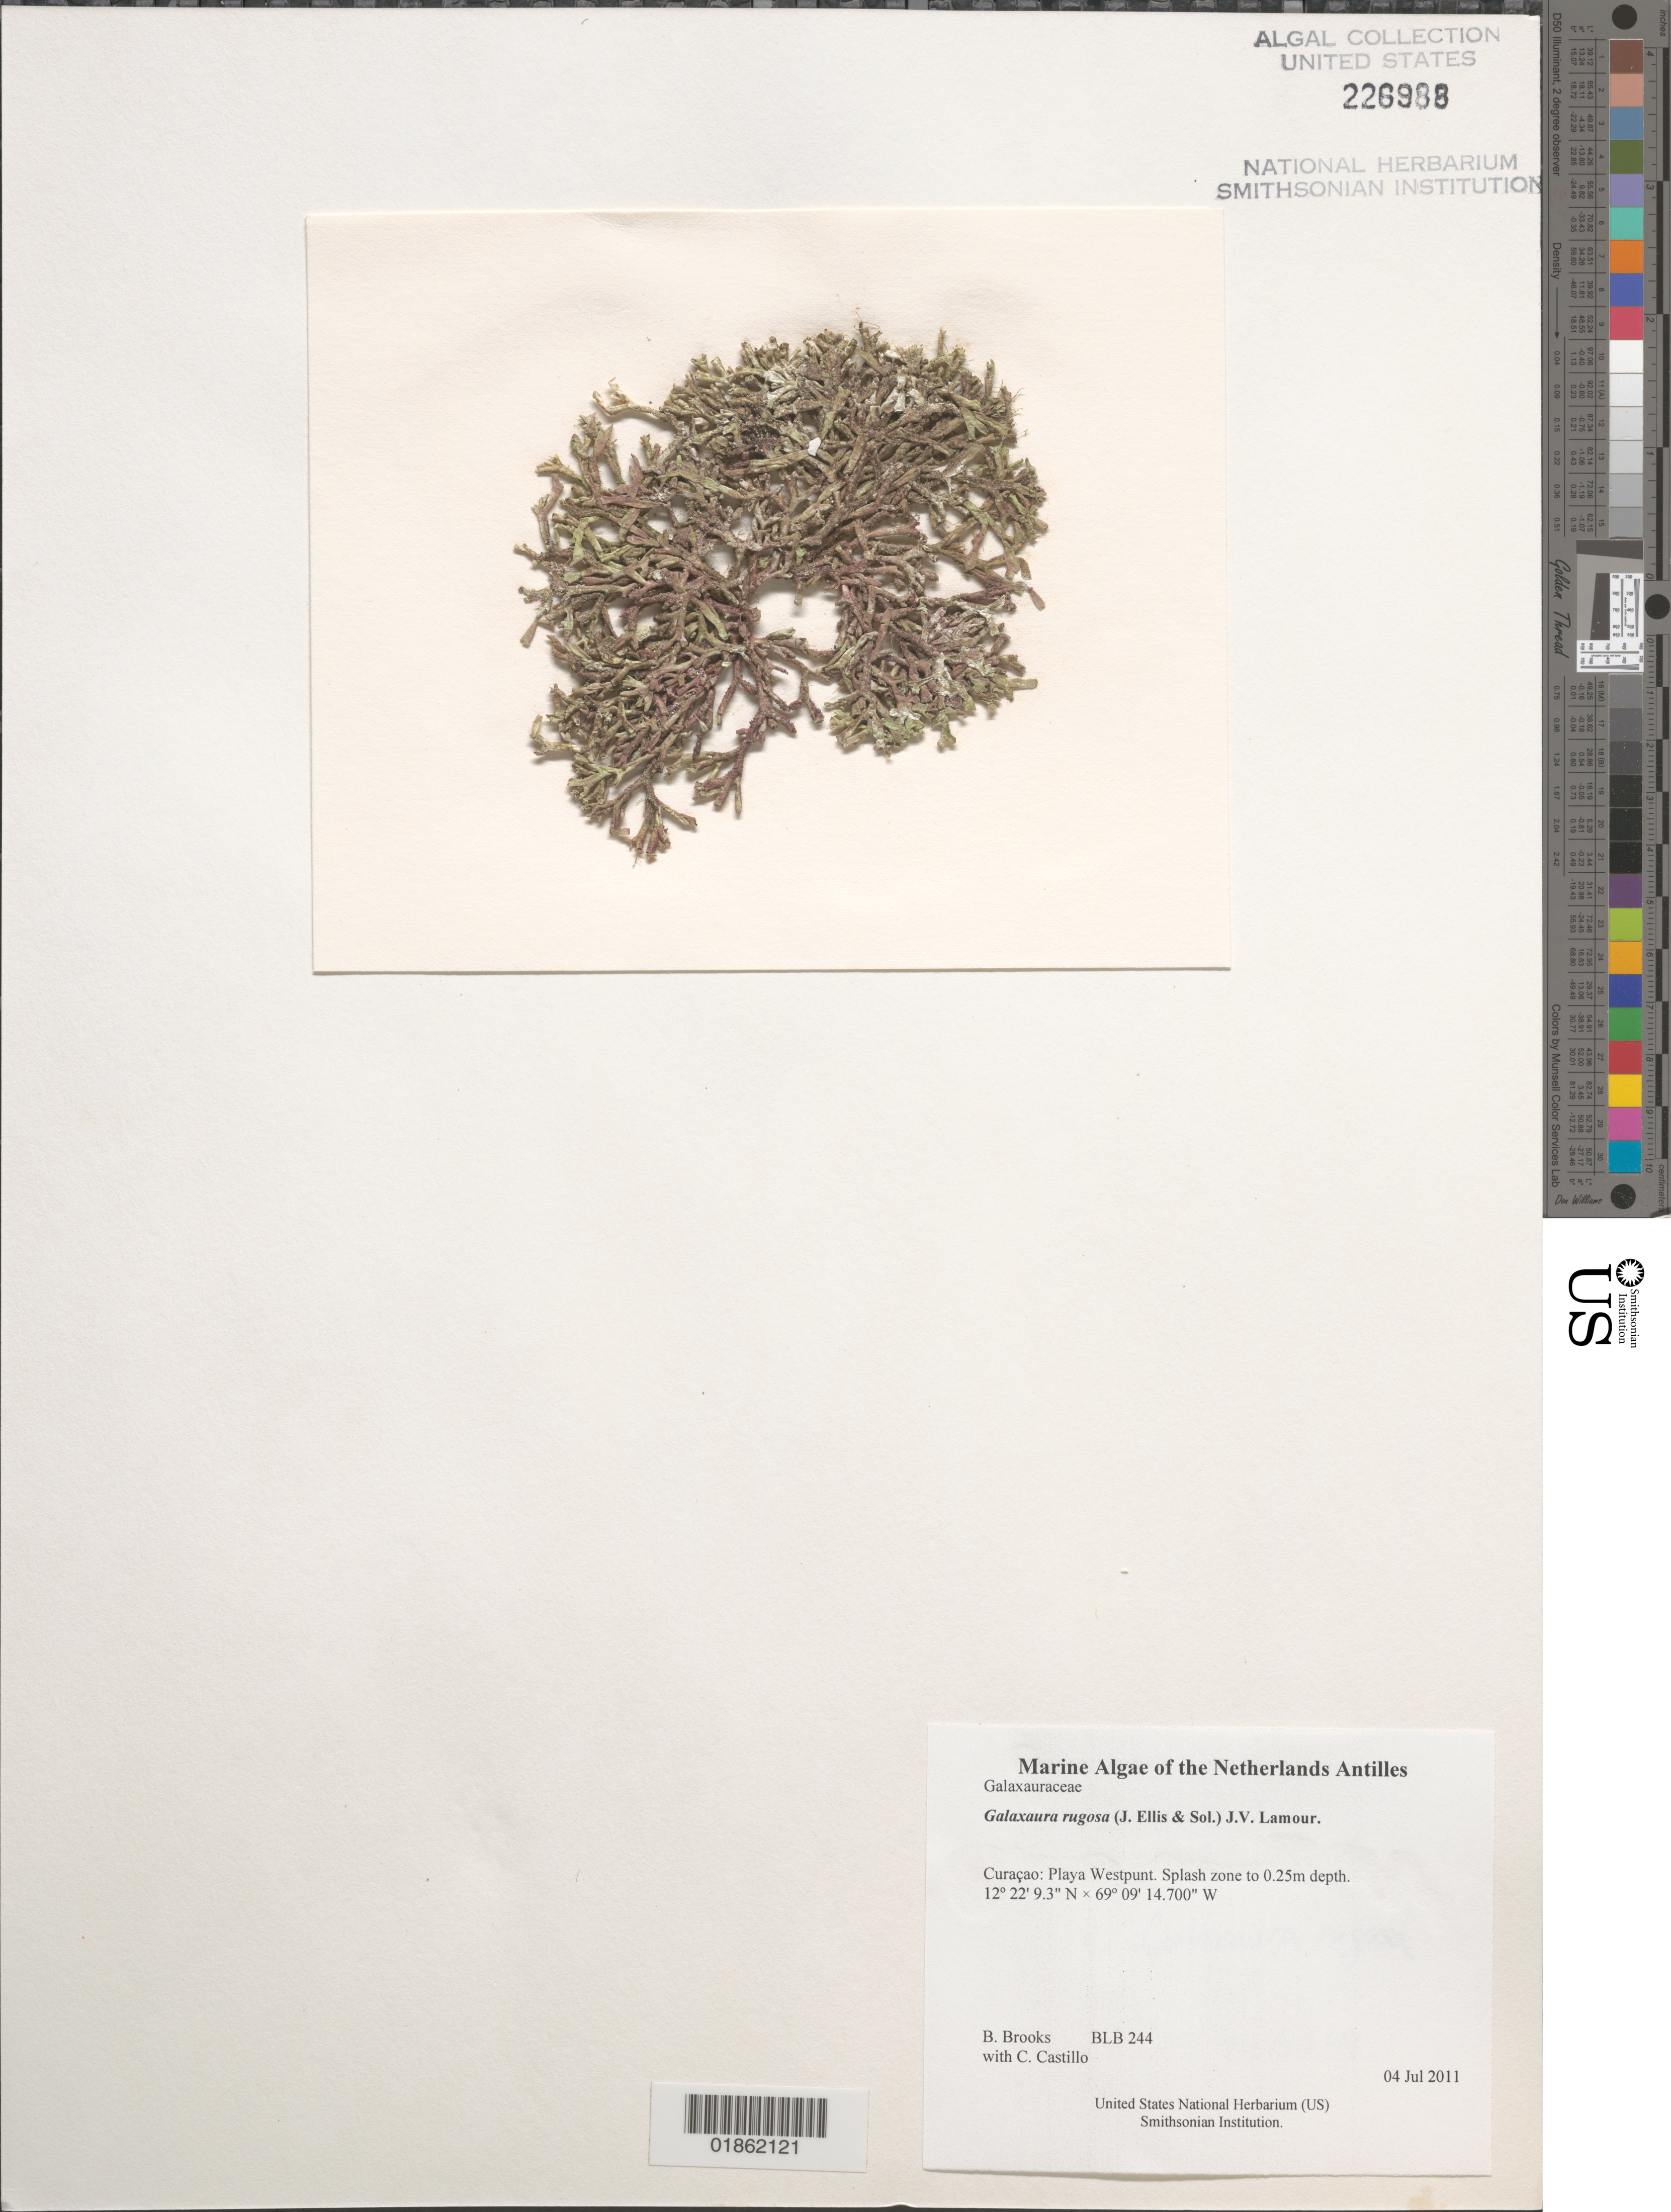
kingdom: Plantae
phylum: Rhodophyta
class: Florideophyceae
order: Nemaliales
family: Galaxauraceae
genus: Galaxaura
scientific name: Galaxaura rugosa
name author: (Ellis & Sol.) J.V.Lamouroux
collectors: B. Brooks & C. Castillo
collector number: BLB 244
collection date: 2011-07-04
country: Curaçao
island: Curaçao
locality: Playa Westpunt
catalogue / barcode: US 226988